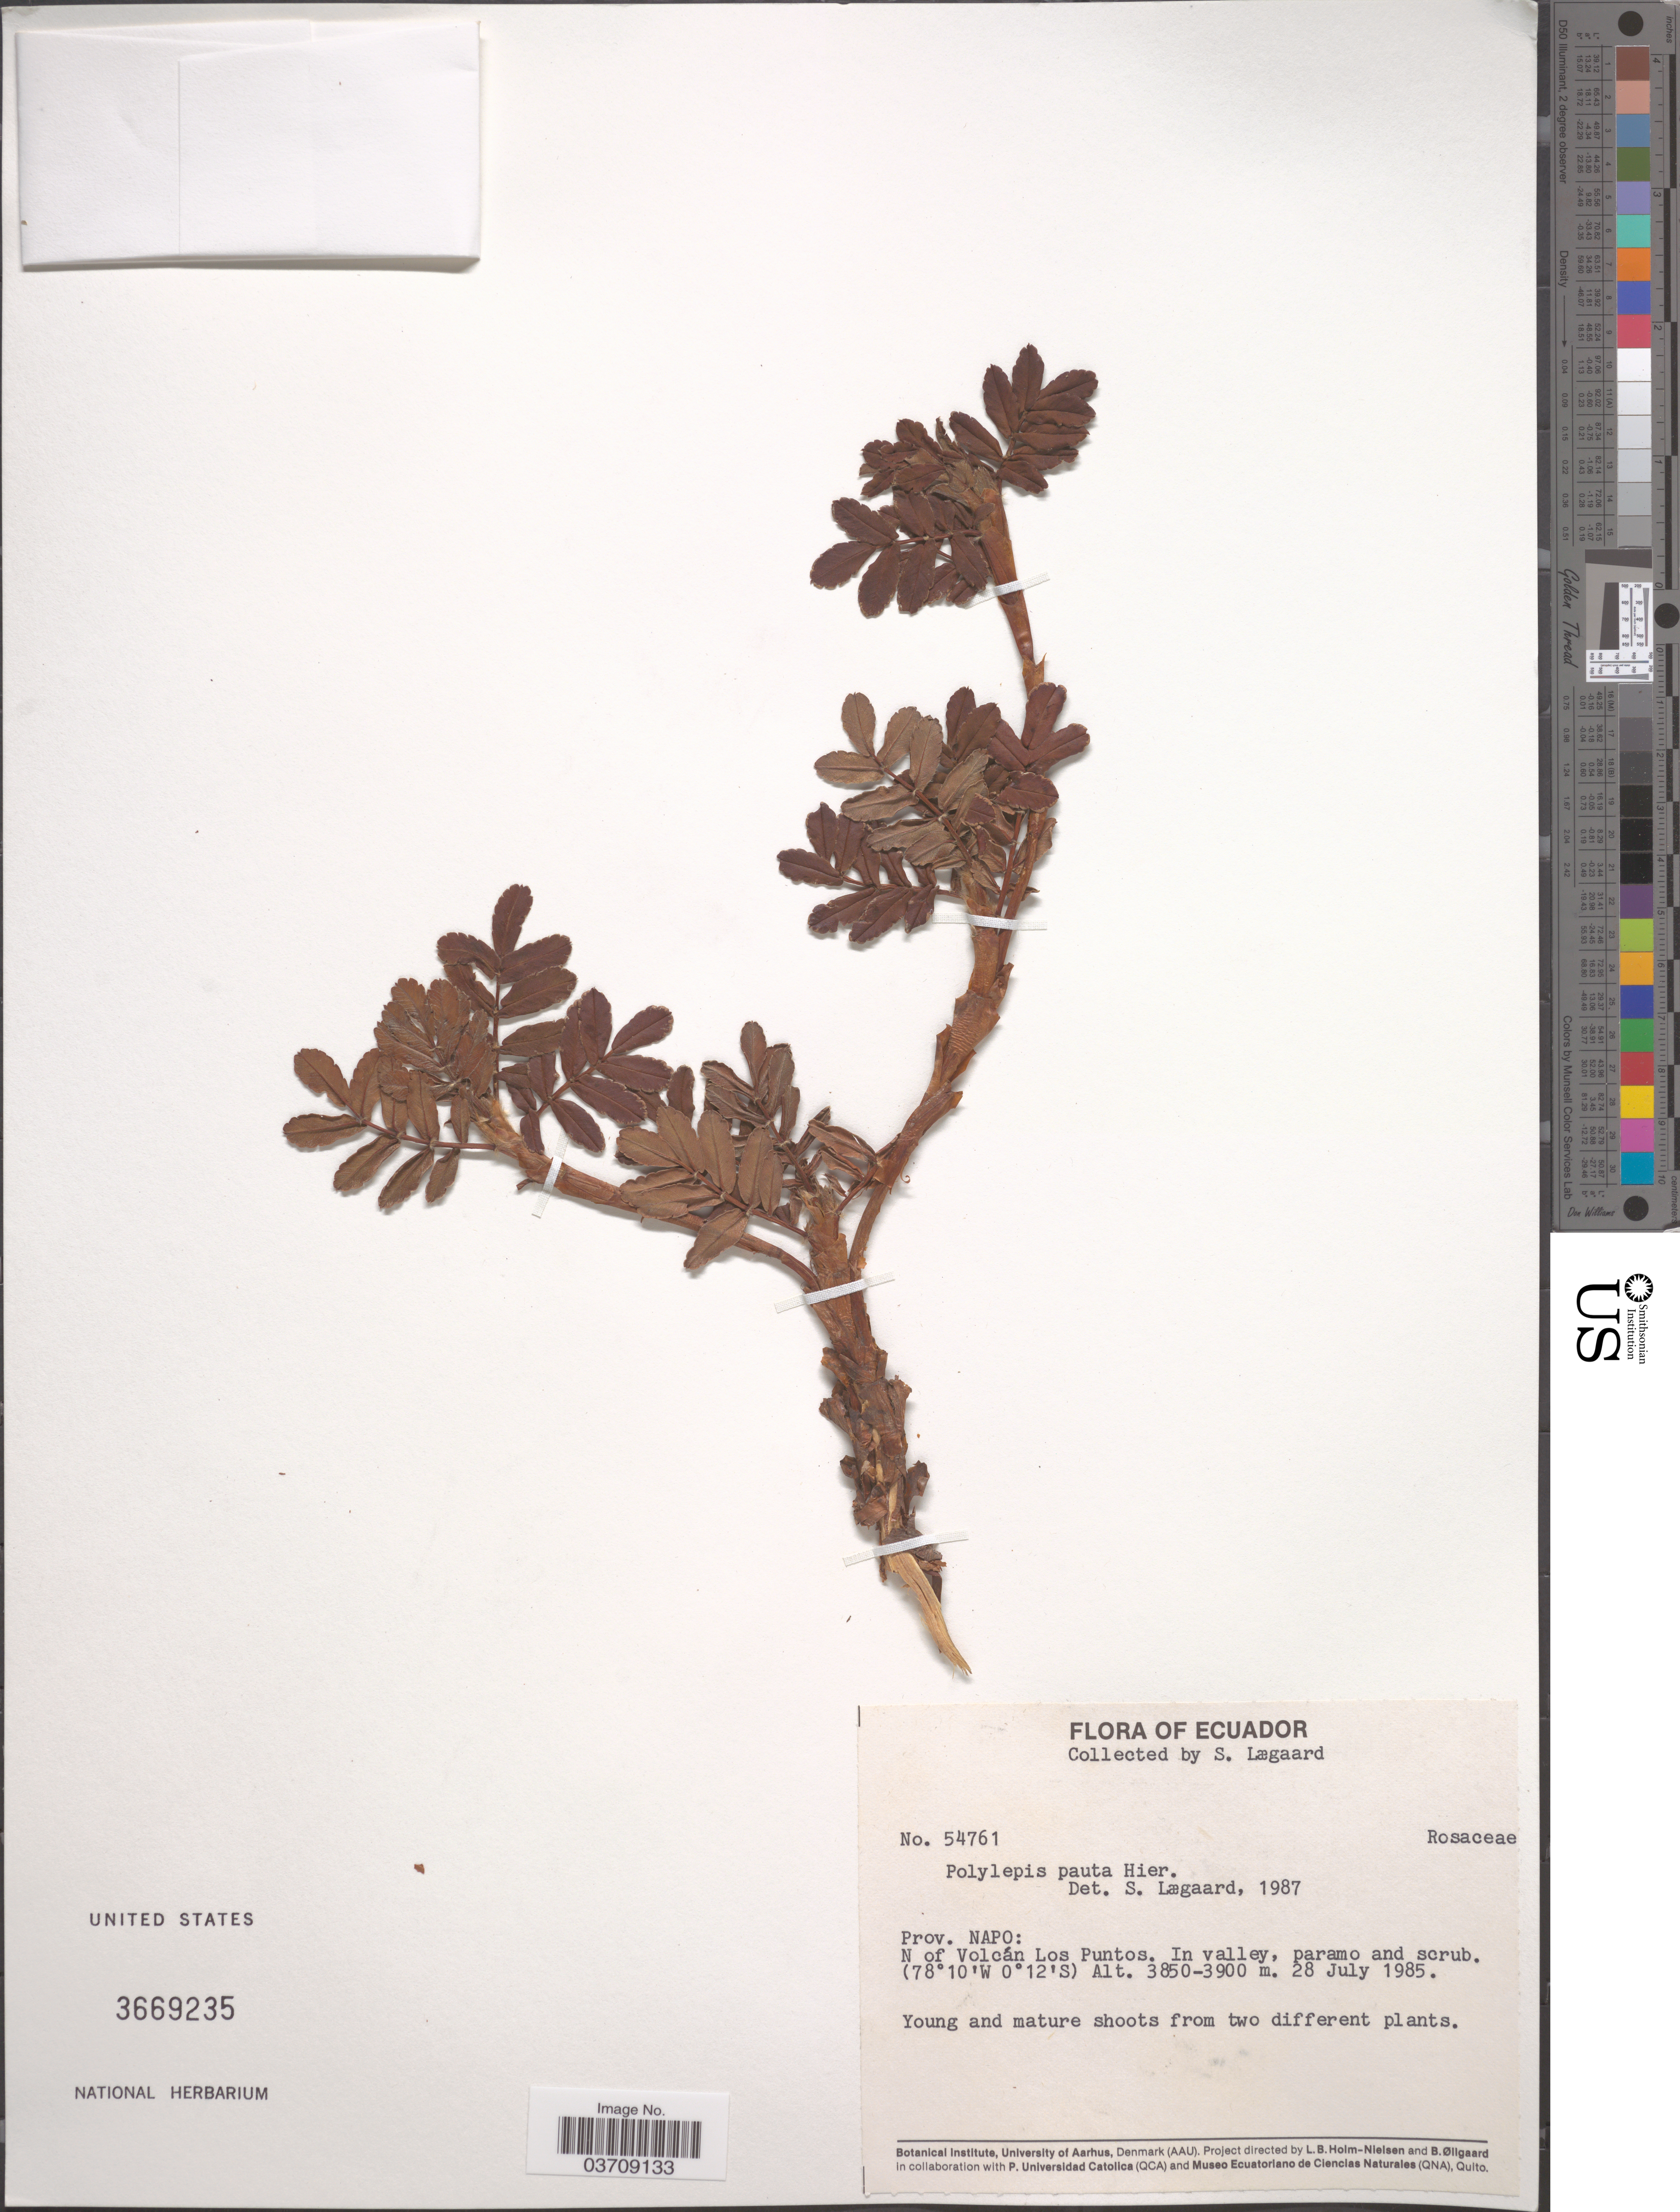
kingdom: Plantae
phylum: Tracheophyta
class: Magnoliopsida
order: Rosales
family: Rosaceae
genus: Polylepis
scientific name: Polylepis pauta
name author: Hieron.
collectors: S. Lægaard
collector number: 54761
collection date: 1985-07-28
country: Ecuador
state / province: Napo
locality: N of Volcán Los Puntos.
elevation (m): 3850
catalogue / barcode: US 3669235